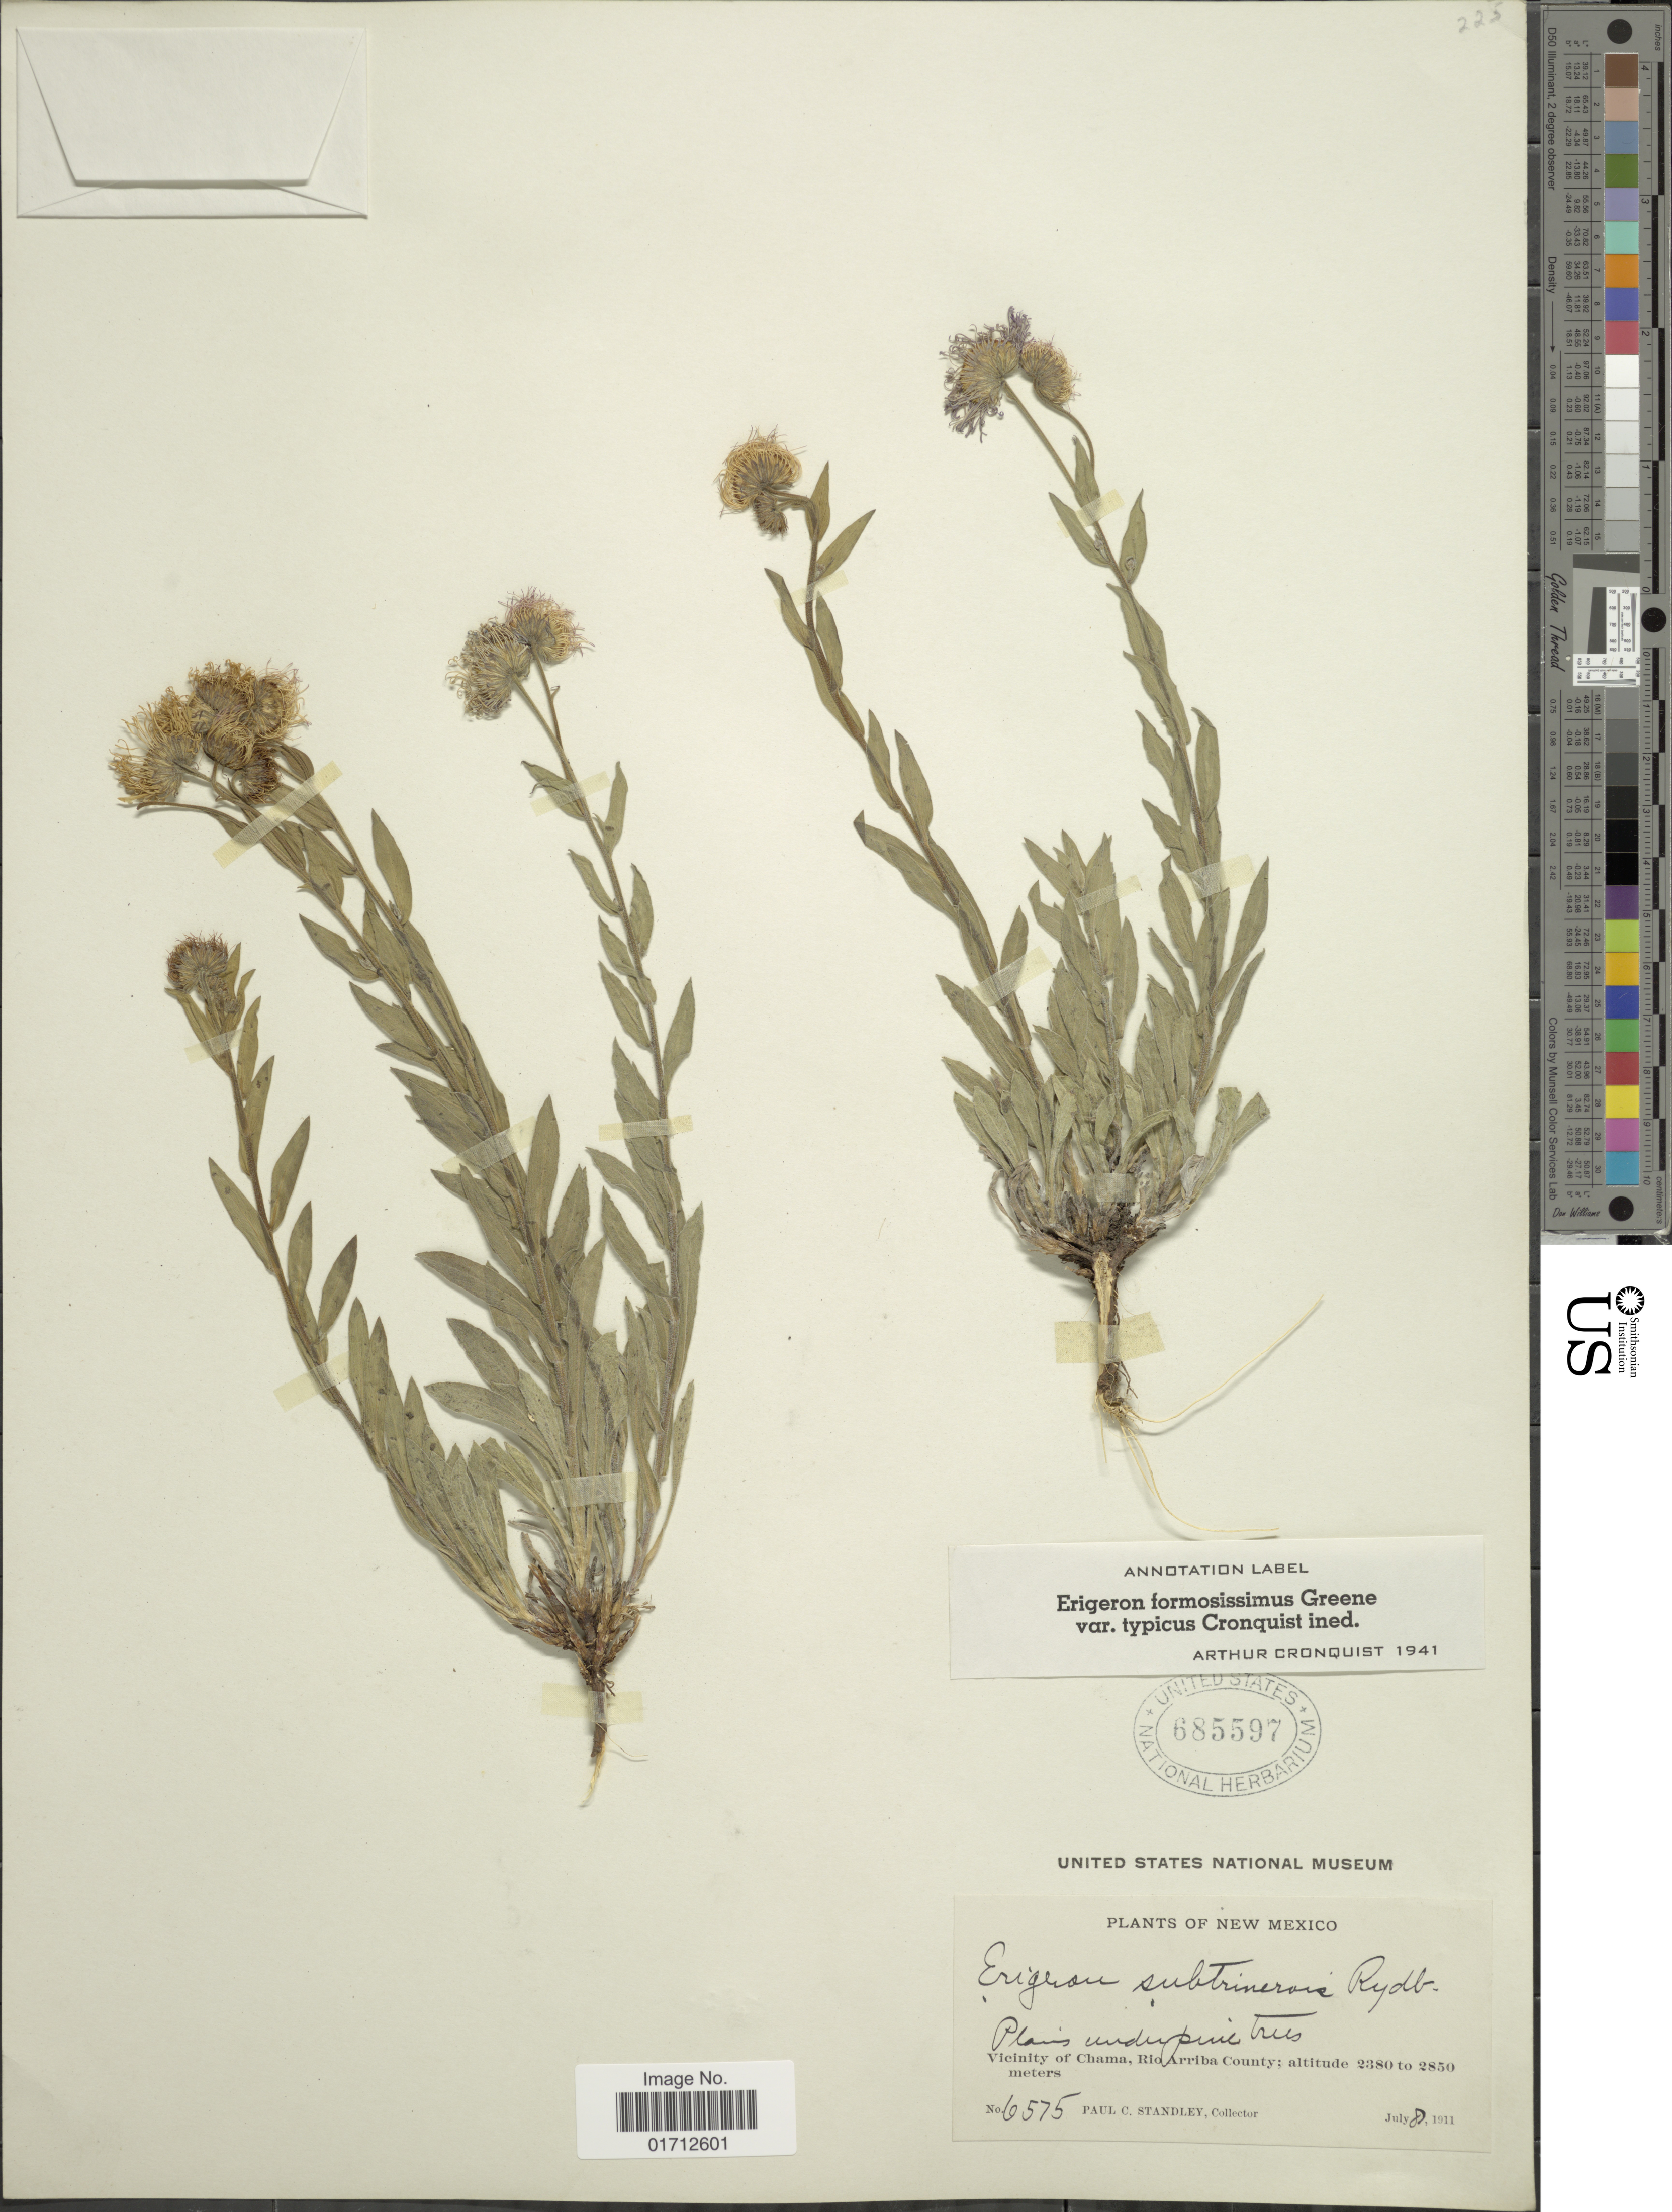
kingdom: Plantae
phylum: Tracheophyta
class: Magnoliopsida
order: Asterales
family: Asteraceae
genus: Erigeron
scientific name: Erigeron formosissimus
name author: Greene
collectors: P. C. Standley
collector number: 6575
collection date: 1911-07-08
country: United States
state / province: New Mexico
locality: Vicinity of Chama, Rio Arriba County.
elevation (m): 2380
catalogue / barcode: US 685597